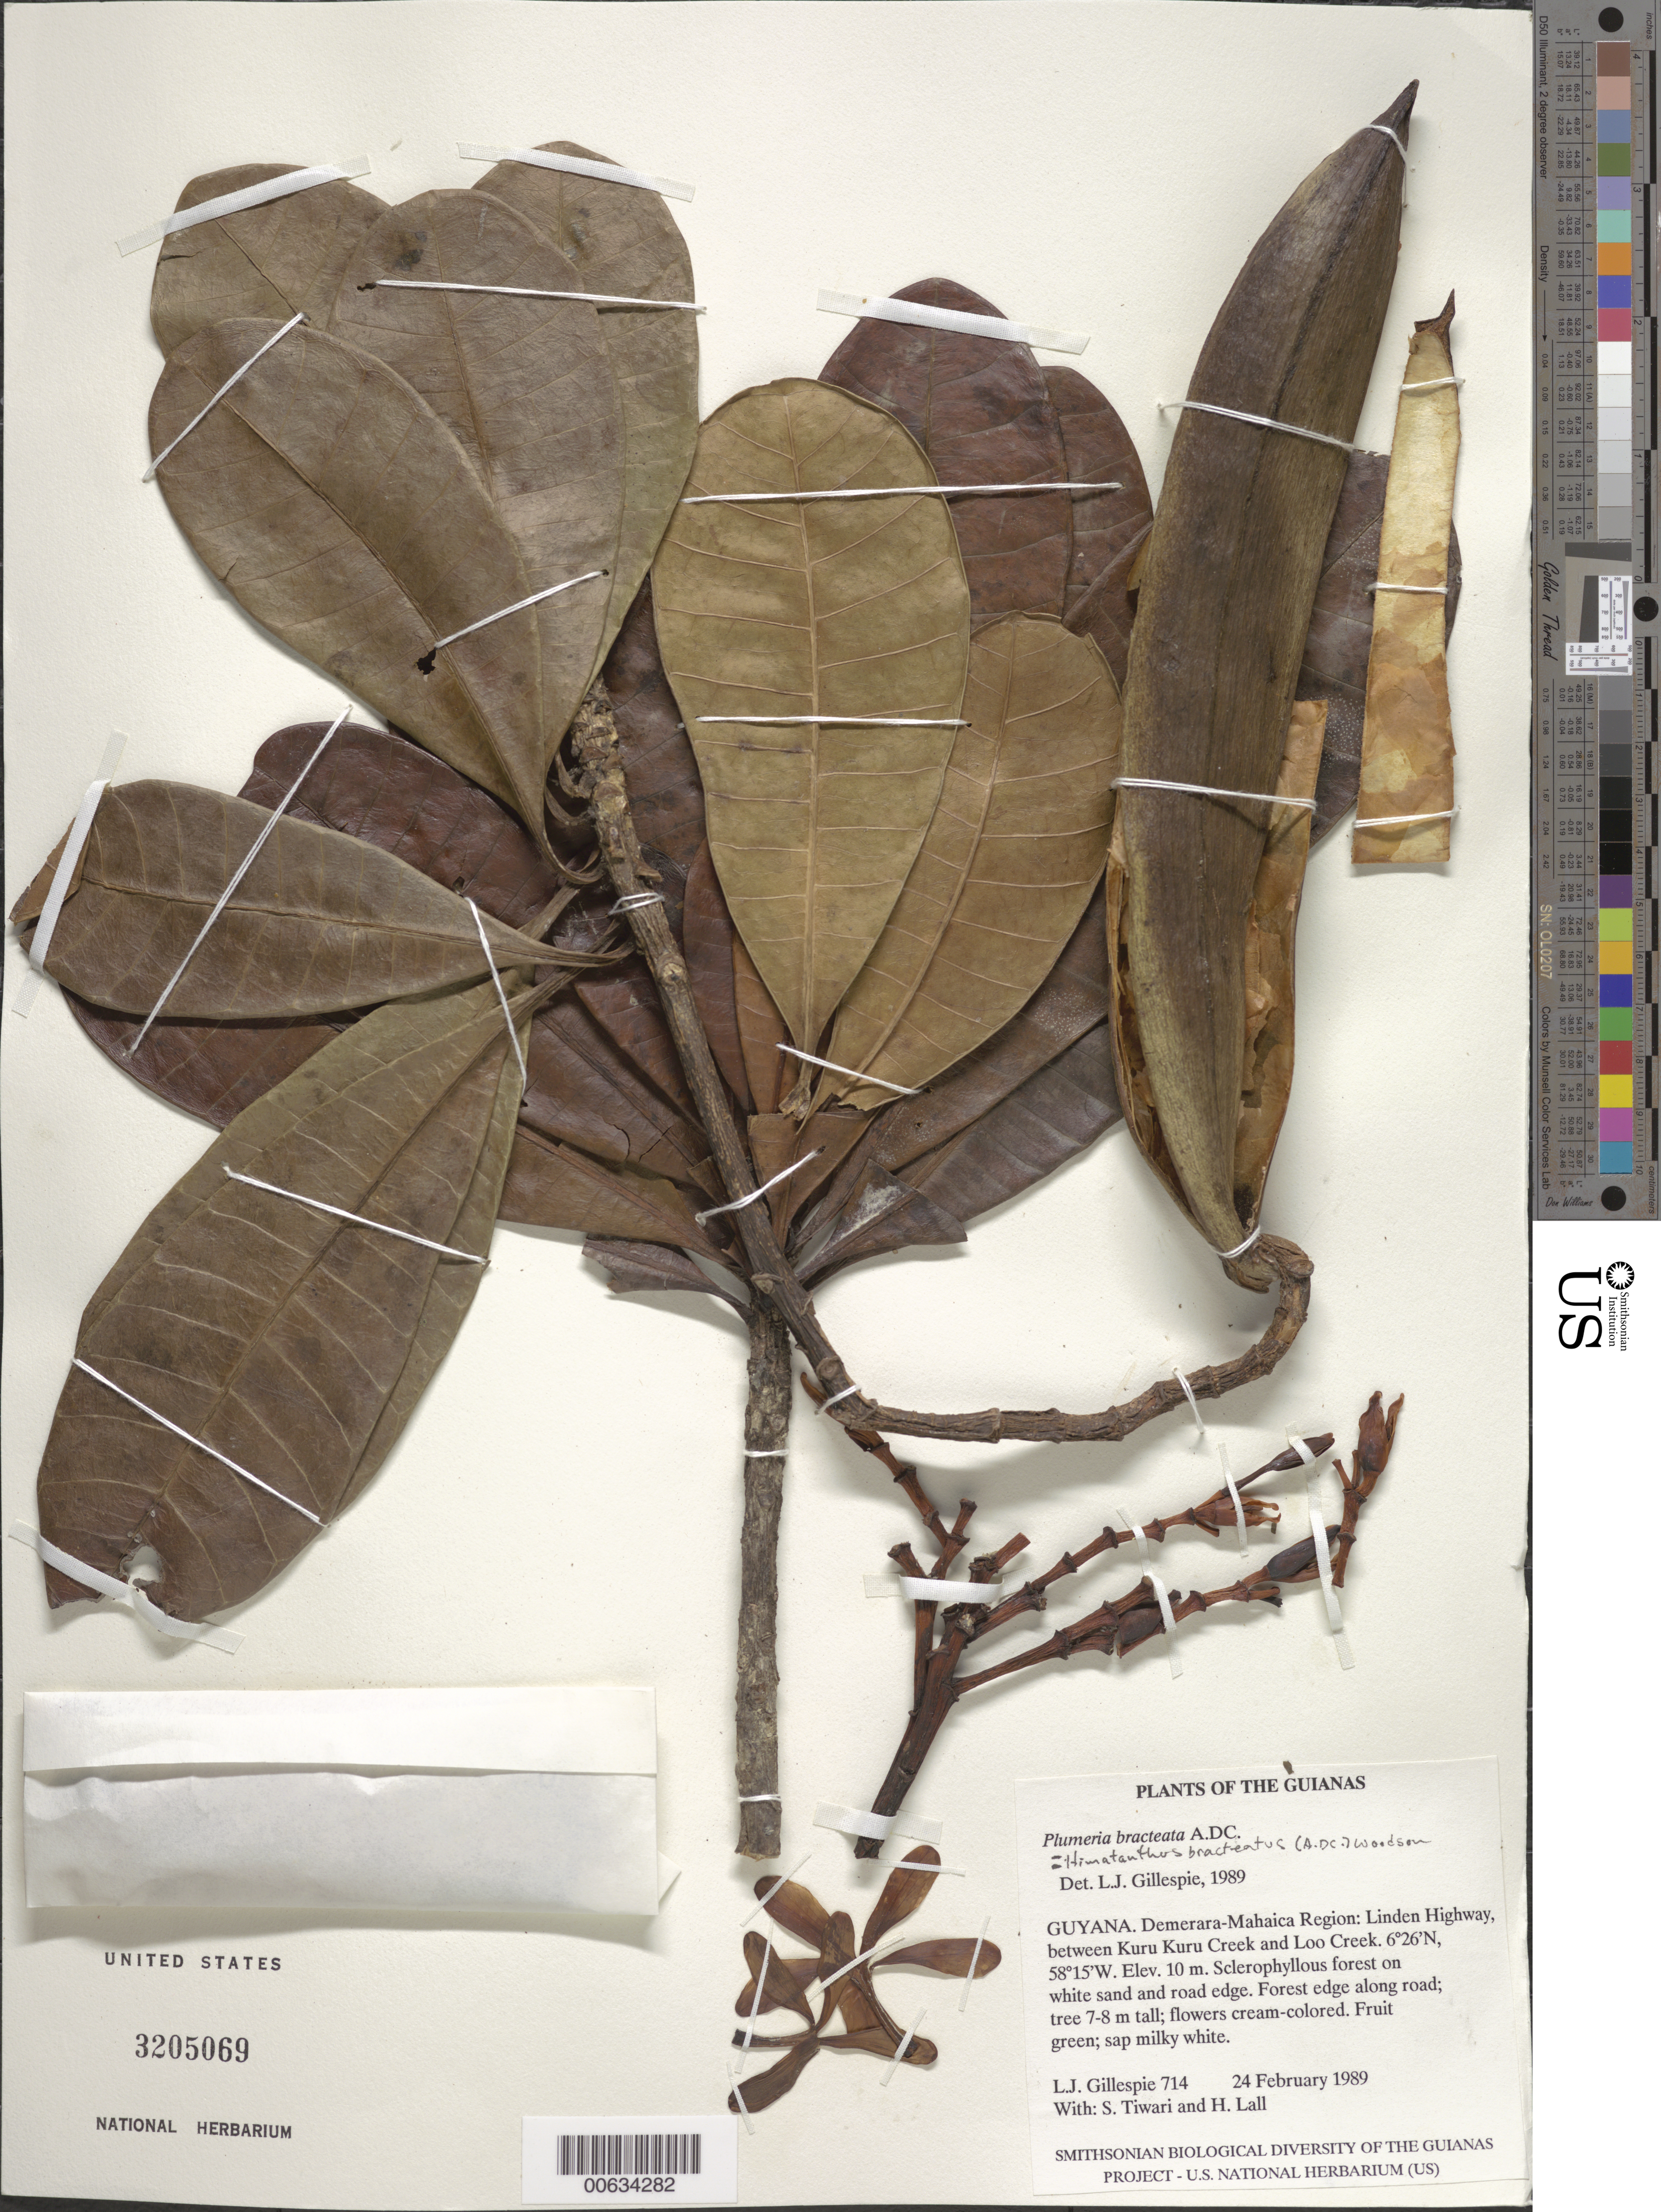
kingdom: Plantae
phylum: Tracheophyta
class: Magnoliopsida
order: Gentianales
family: Apocynaceae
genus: Plumeria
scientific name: Plumeria bracteata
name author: A. DC.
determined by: Gillespie, L. J.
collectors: L. J. Gillespie, S. Tiwari & H. Lall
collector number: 714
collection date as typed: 24 February 1989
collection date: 1989-02-24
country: Guyana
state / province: Demerara-Mahaica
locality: Linden Highway, between Kuru Kuru Creek and Loo Creek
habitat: Sclerophyllous forest on white sand and road edge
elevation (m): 10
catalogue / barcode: US 3205069